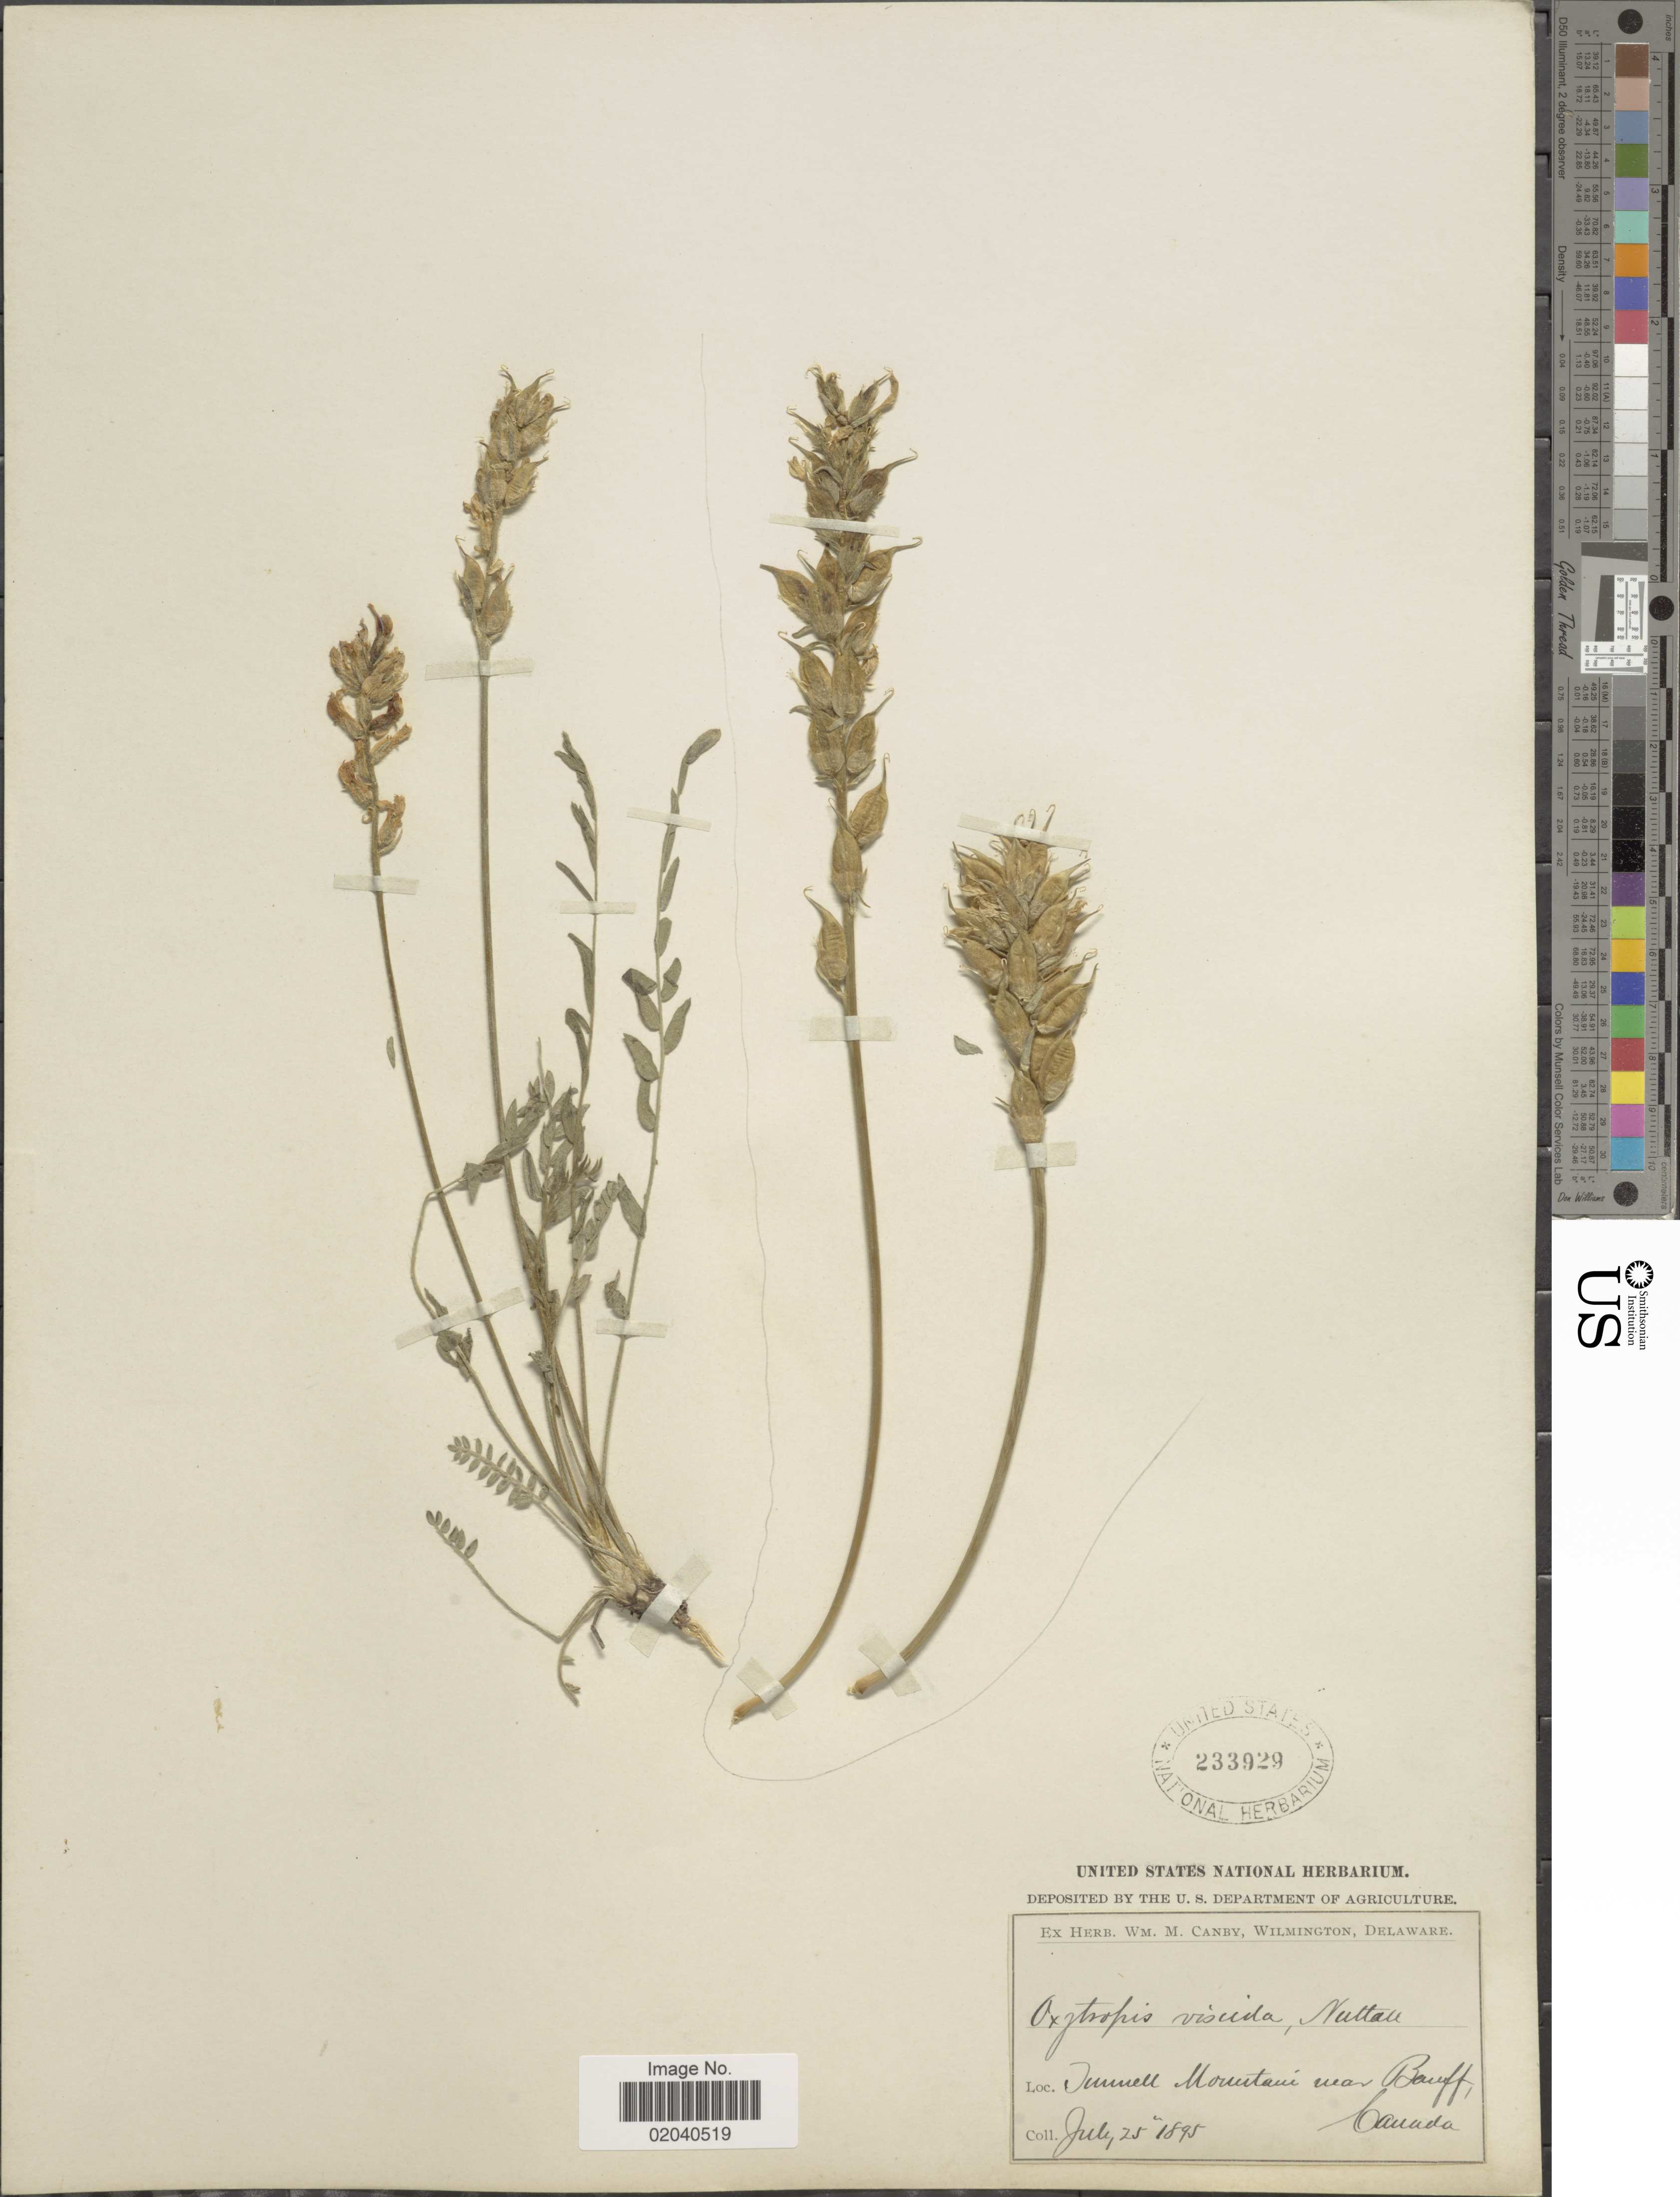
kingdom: Plantae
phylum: Tracheophyta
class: Magnoliopsida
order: Fabales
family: Fabaceae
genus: Oxytropis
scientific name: Oxytropis viscida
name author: Nutt.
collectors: ex herb. W.M. Canby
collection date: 1895-07-25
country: Canada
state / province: Alberta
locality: Tunnell Mountain near Banff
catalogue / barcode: US 233929